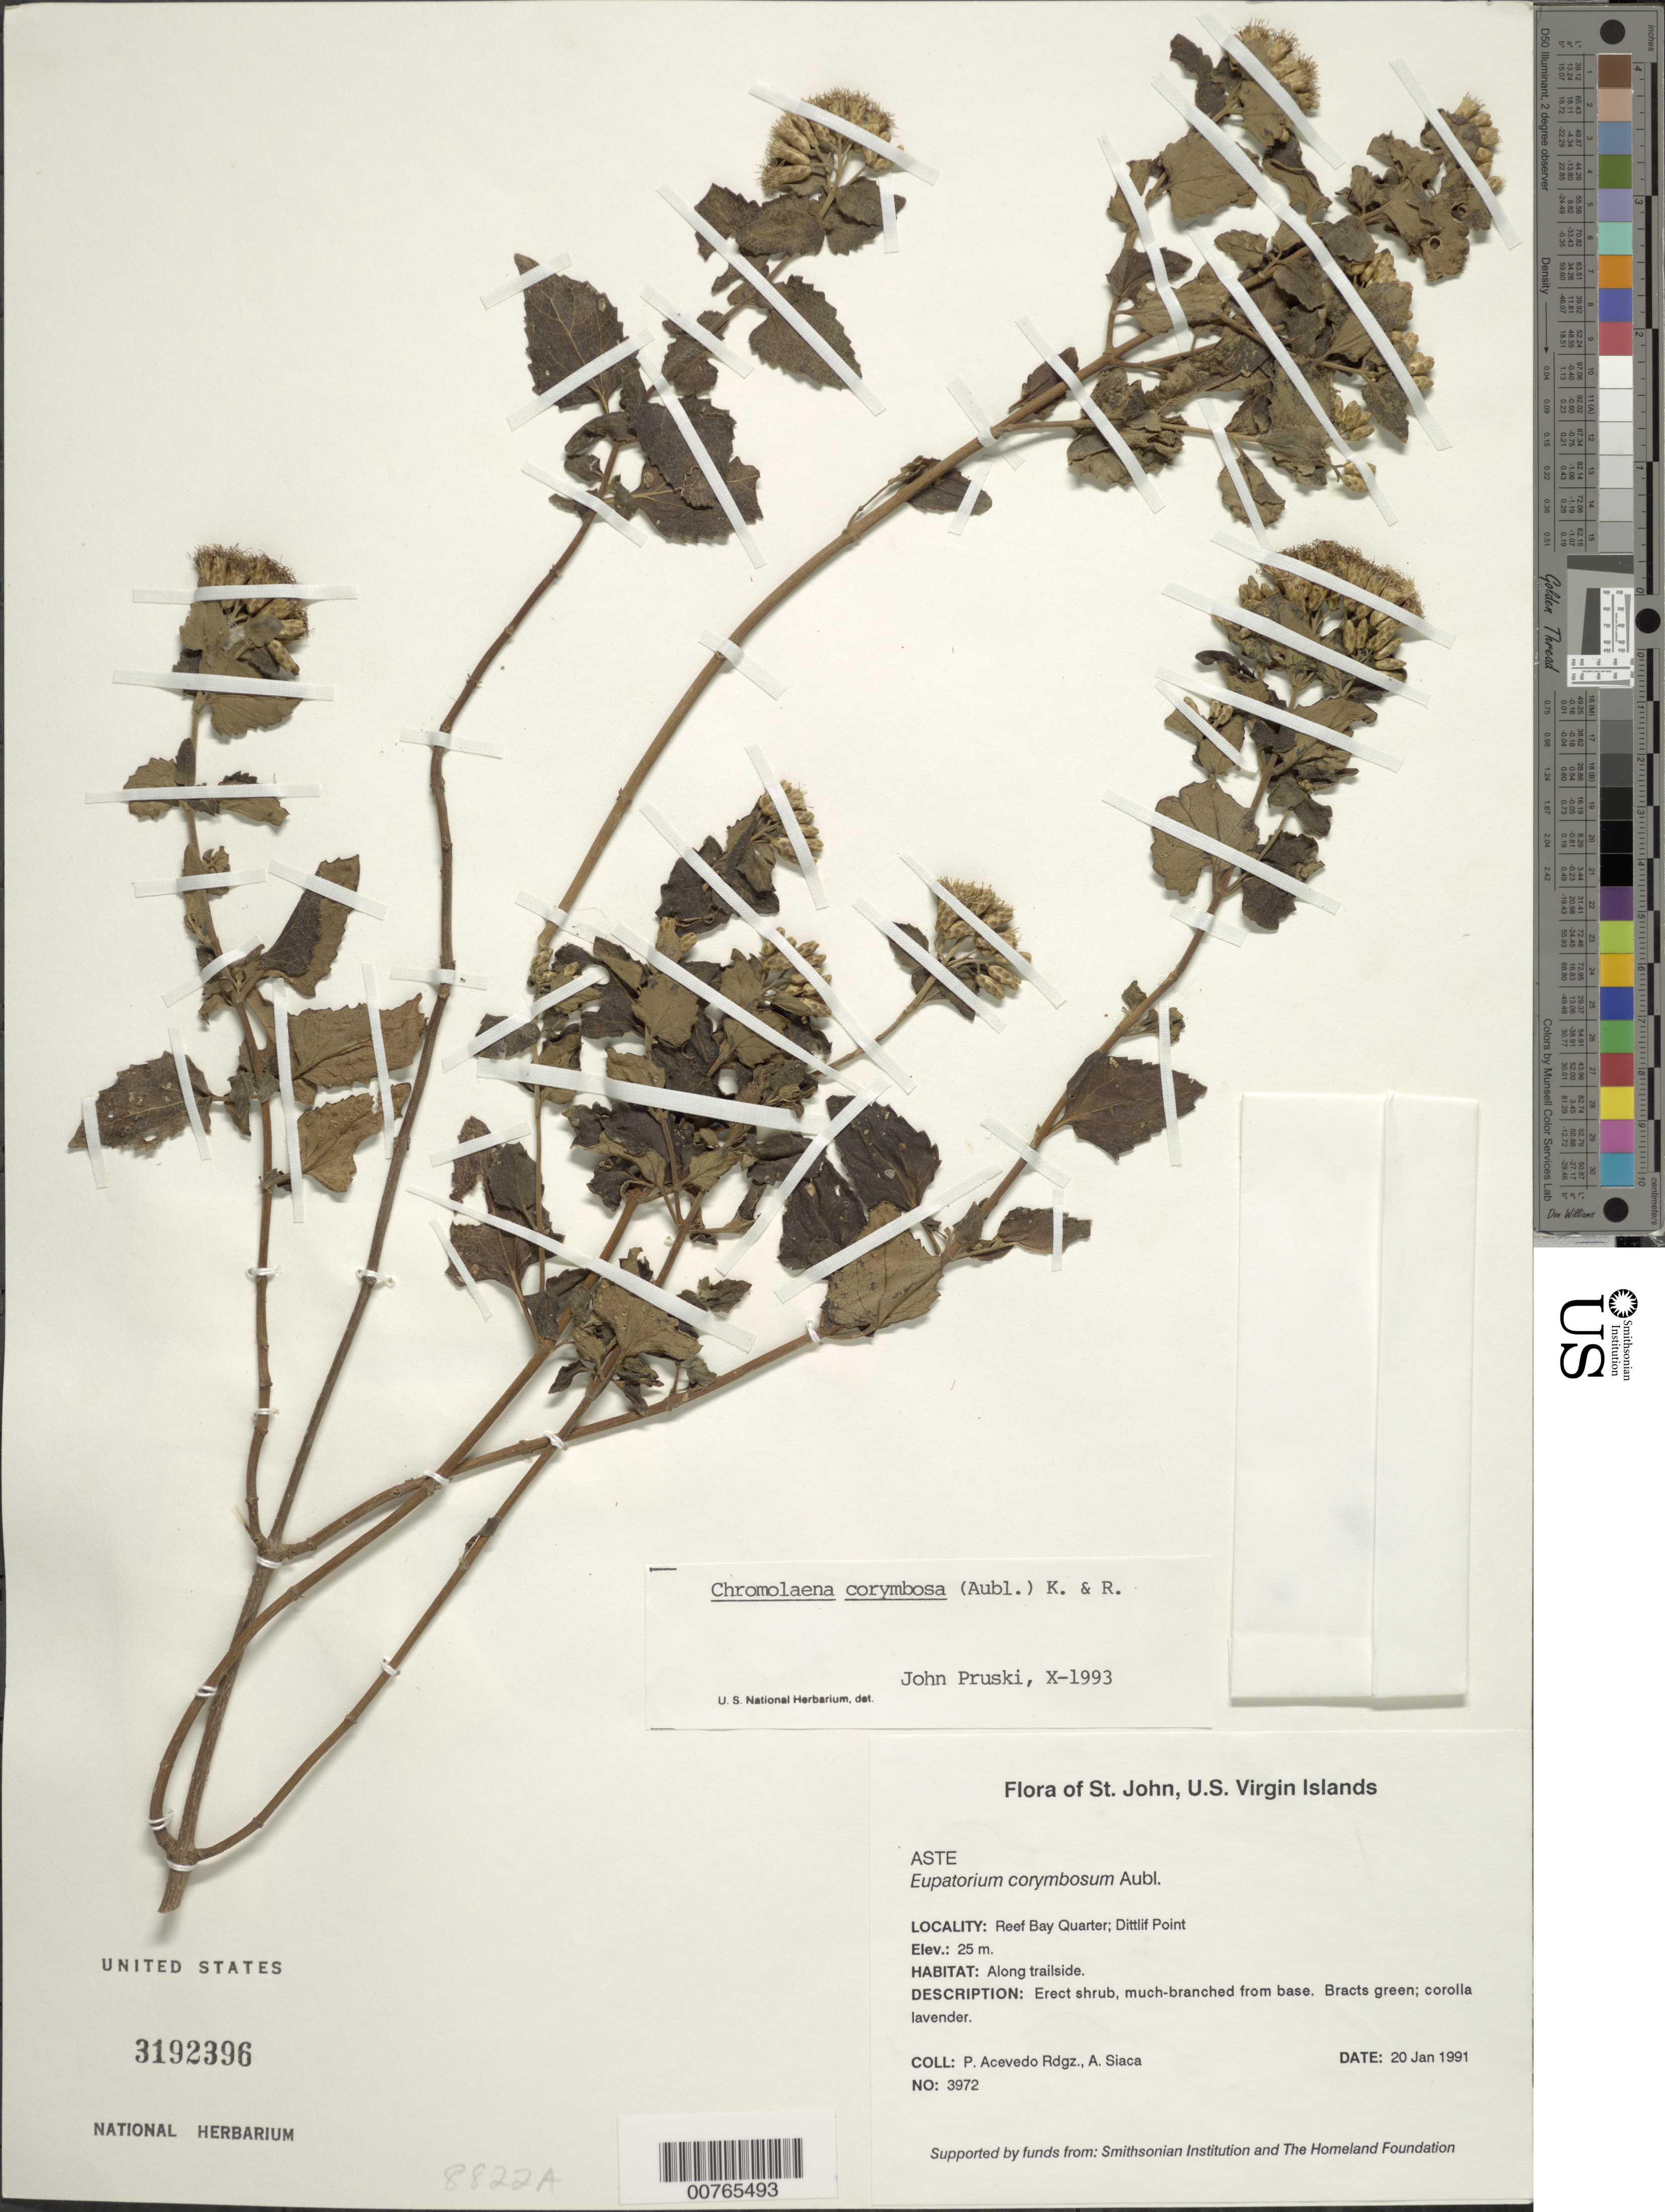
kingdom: Plantae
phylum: Tracheophyta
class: Magnoliopsida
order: Asterales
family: Asteraceae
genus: Chromolaena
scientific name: Chromolaena corymbosa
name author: (Aubl.) R.M. King & H. Rob.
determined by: Pruski, J. F.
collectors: P. Acevedo-Rodr. & A. Siaca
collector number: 3972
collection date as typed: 20 Jan 1991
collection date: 1991-01-20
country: U.S. Virgin Islands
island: St. John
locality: Reef Bay Quarter; Dittlif Point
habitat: Along trailside.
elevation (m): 25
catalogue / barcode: US 3192396